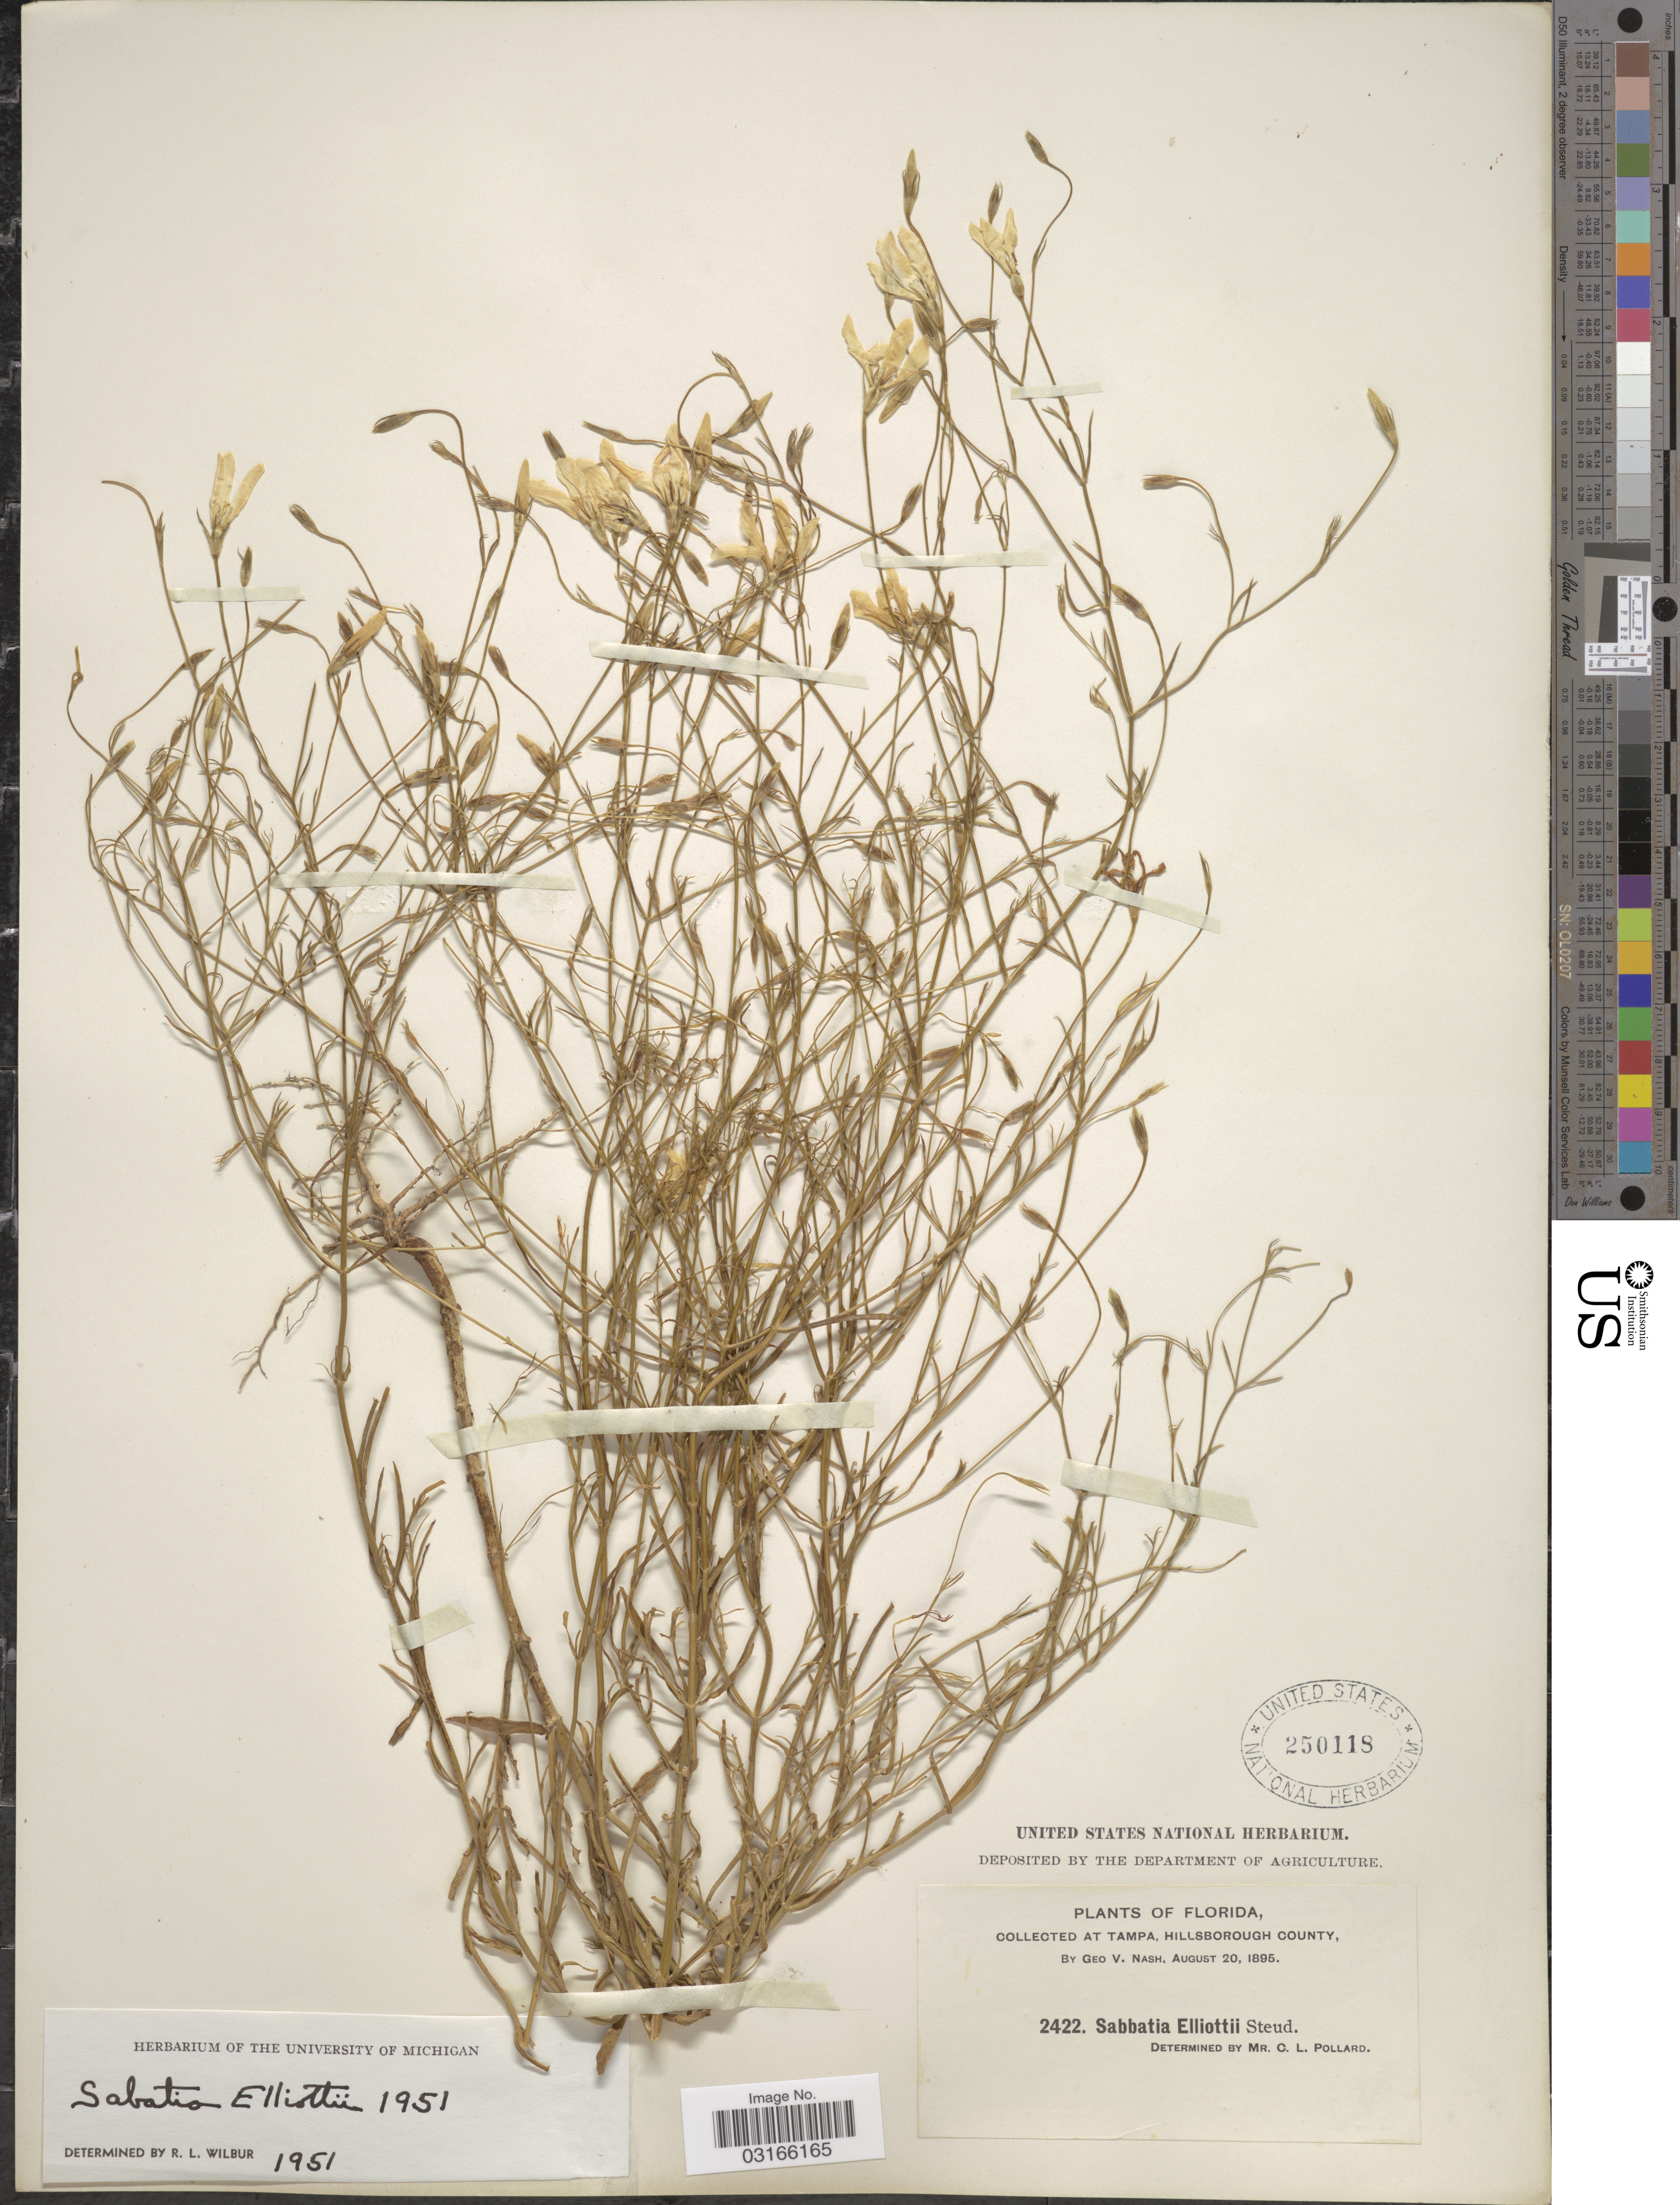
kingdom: Plantae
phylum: Tracheophyta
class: Magnoliopsida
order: Gentianales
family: Gentianaceae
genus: Sabatia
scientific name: Sabatia brevifolia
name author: Raf.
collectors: G. V. Nash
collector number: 2422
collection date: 1895-08-20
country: United States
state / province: Florida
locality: At Tampa, Hillsborough County.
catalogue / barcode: US 250118